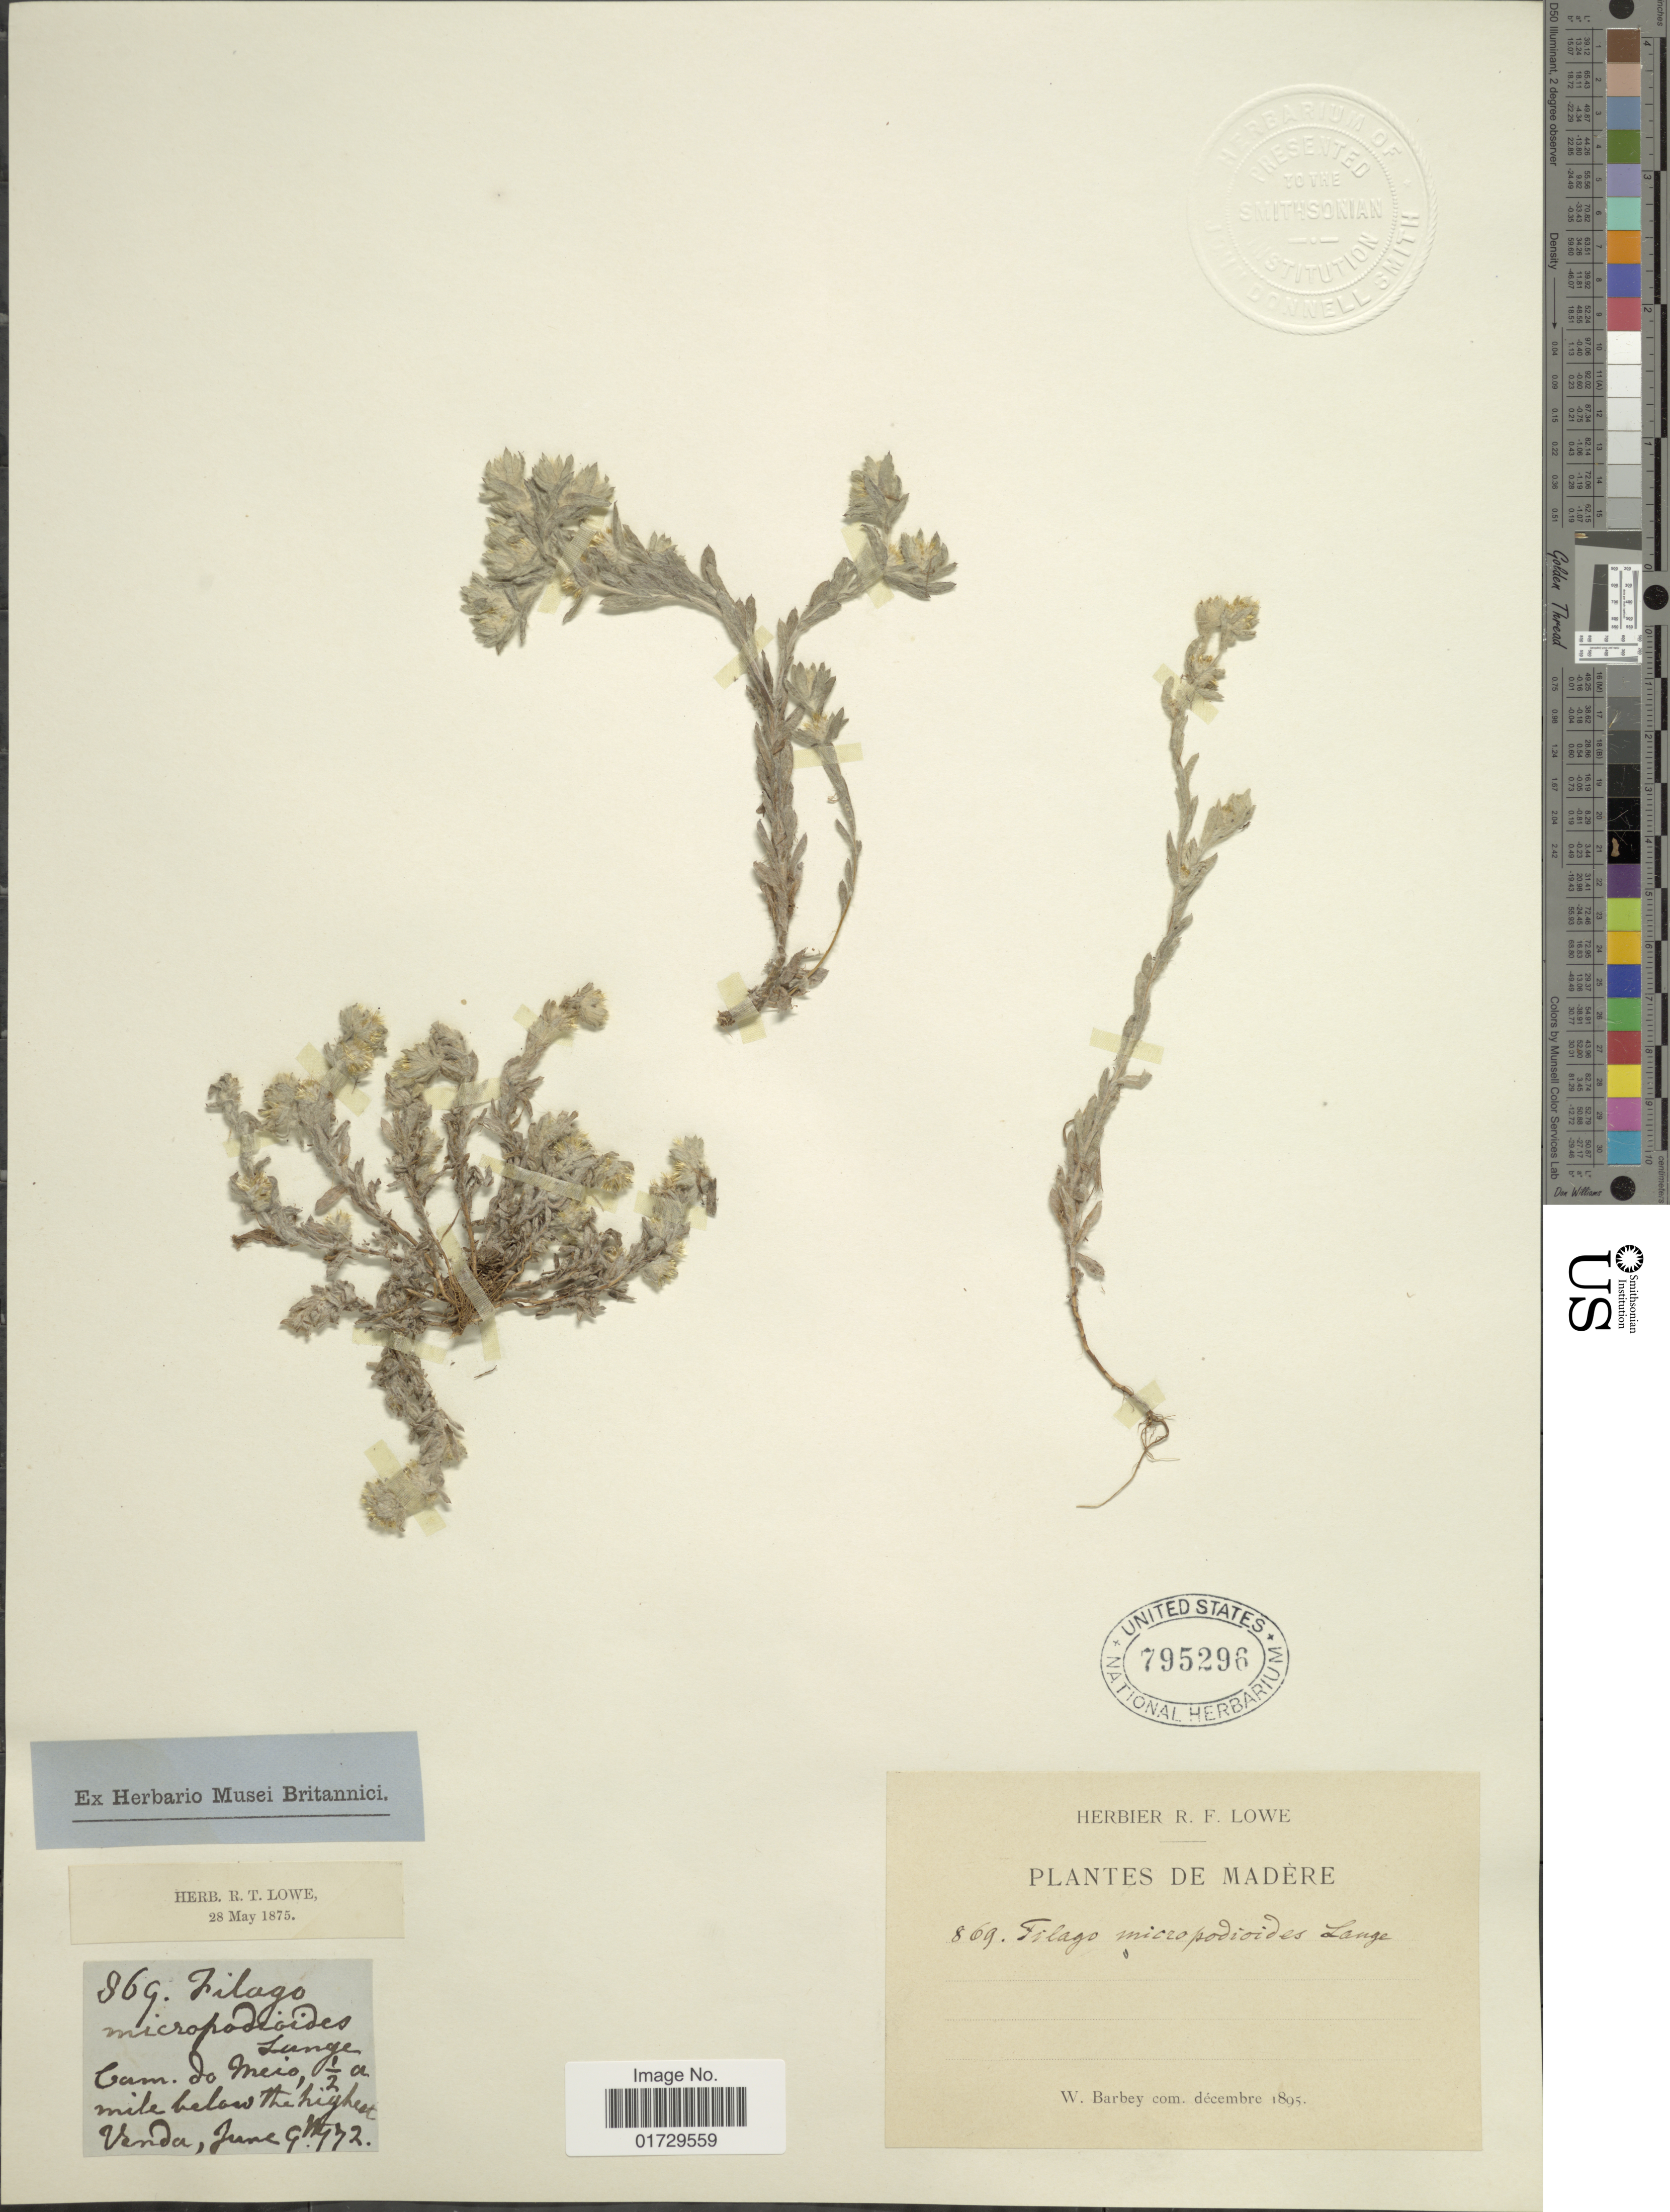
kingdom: Plantae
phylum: Tracheophyta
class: Magnoliopsida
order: Asterales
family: Asteraceae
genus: Filago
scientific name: Filago micropodioides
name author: Lange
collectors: ex herb. R. F. Lowe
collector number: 869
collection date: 1972-06-09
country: Portugal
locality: Madere, ½ a mile below the highest Venda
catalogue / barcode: US 795296